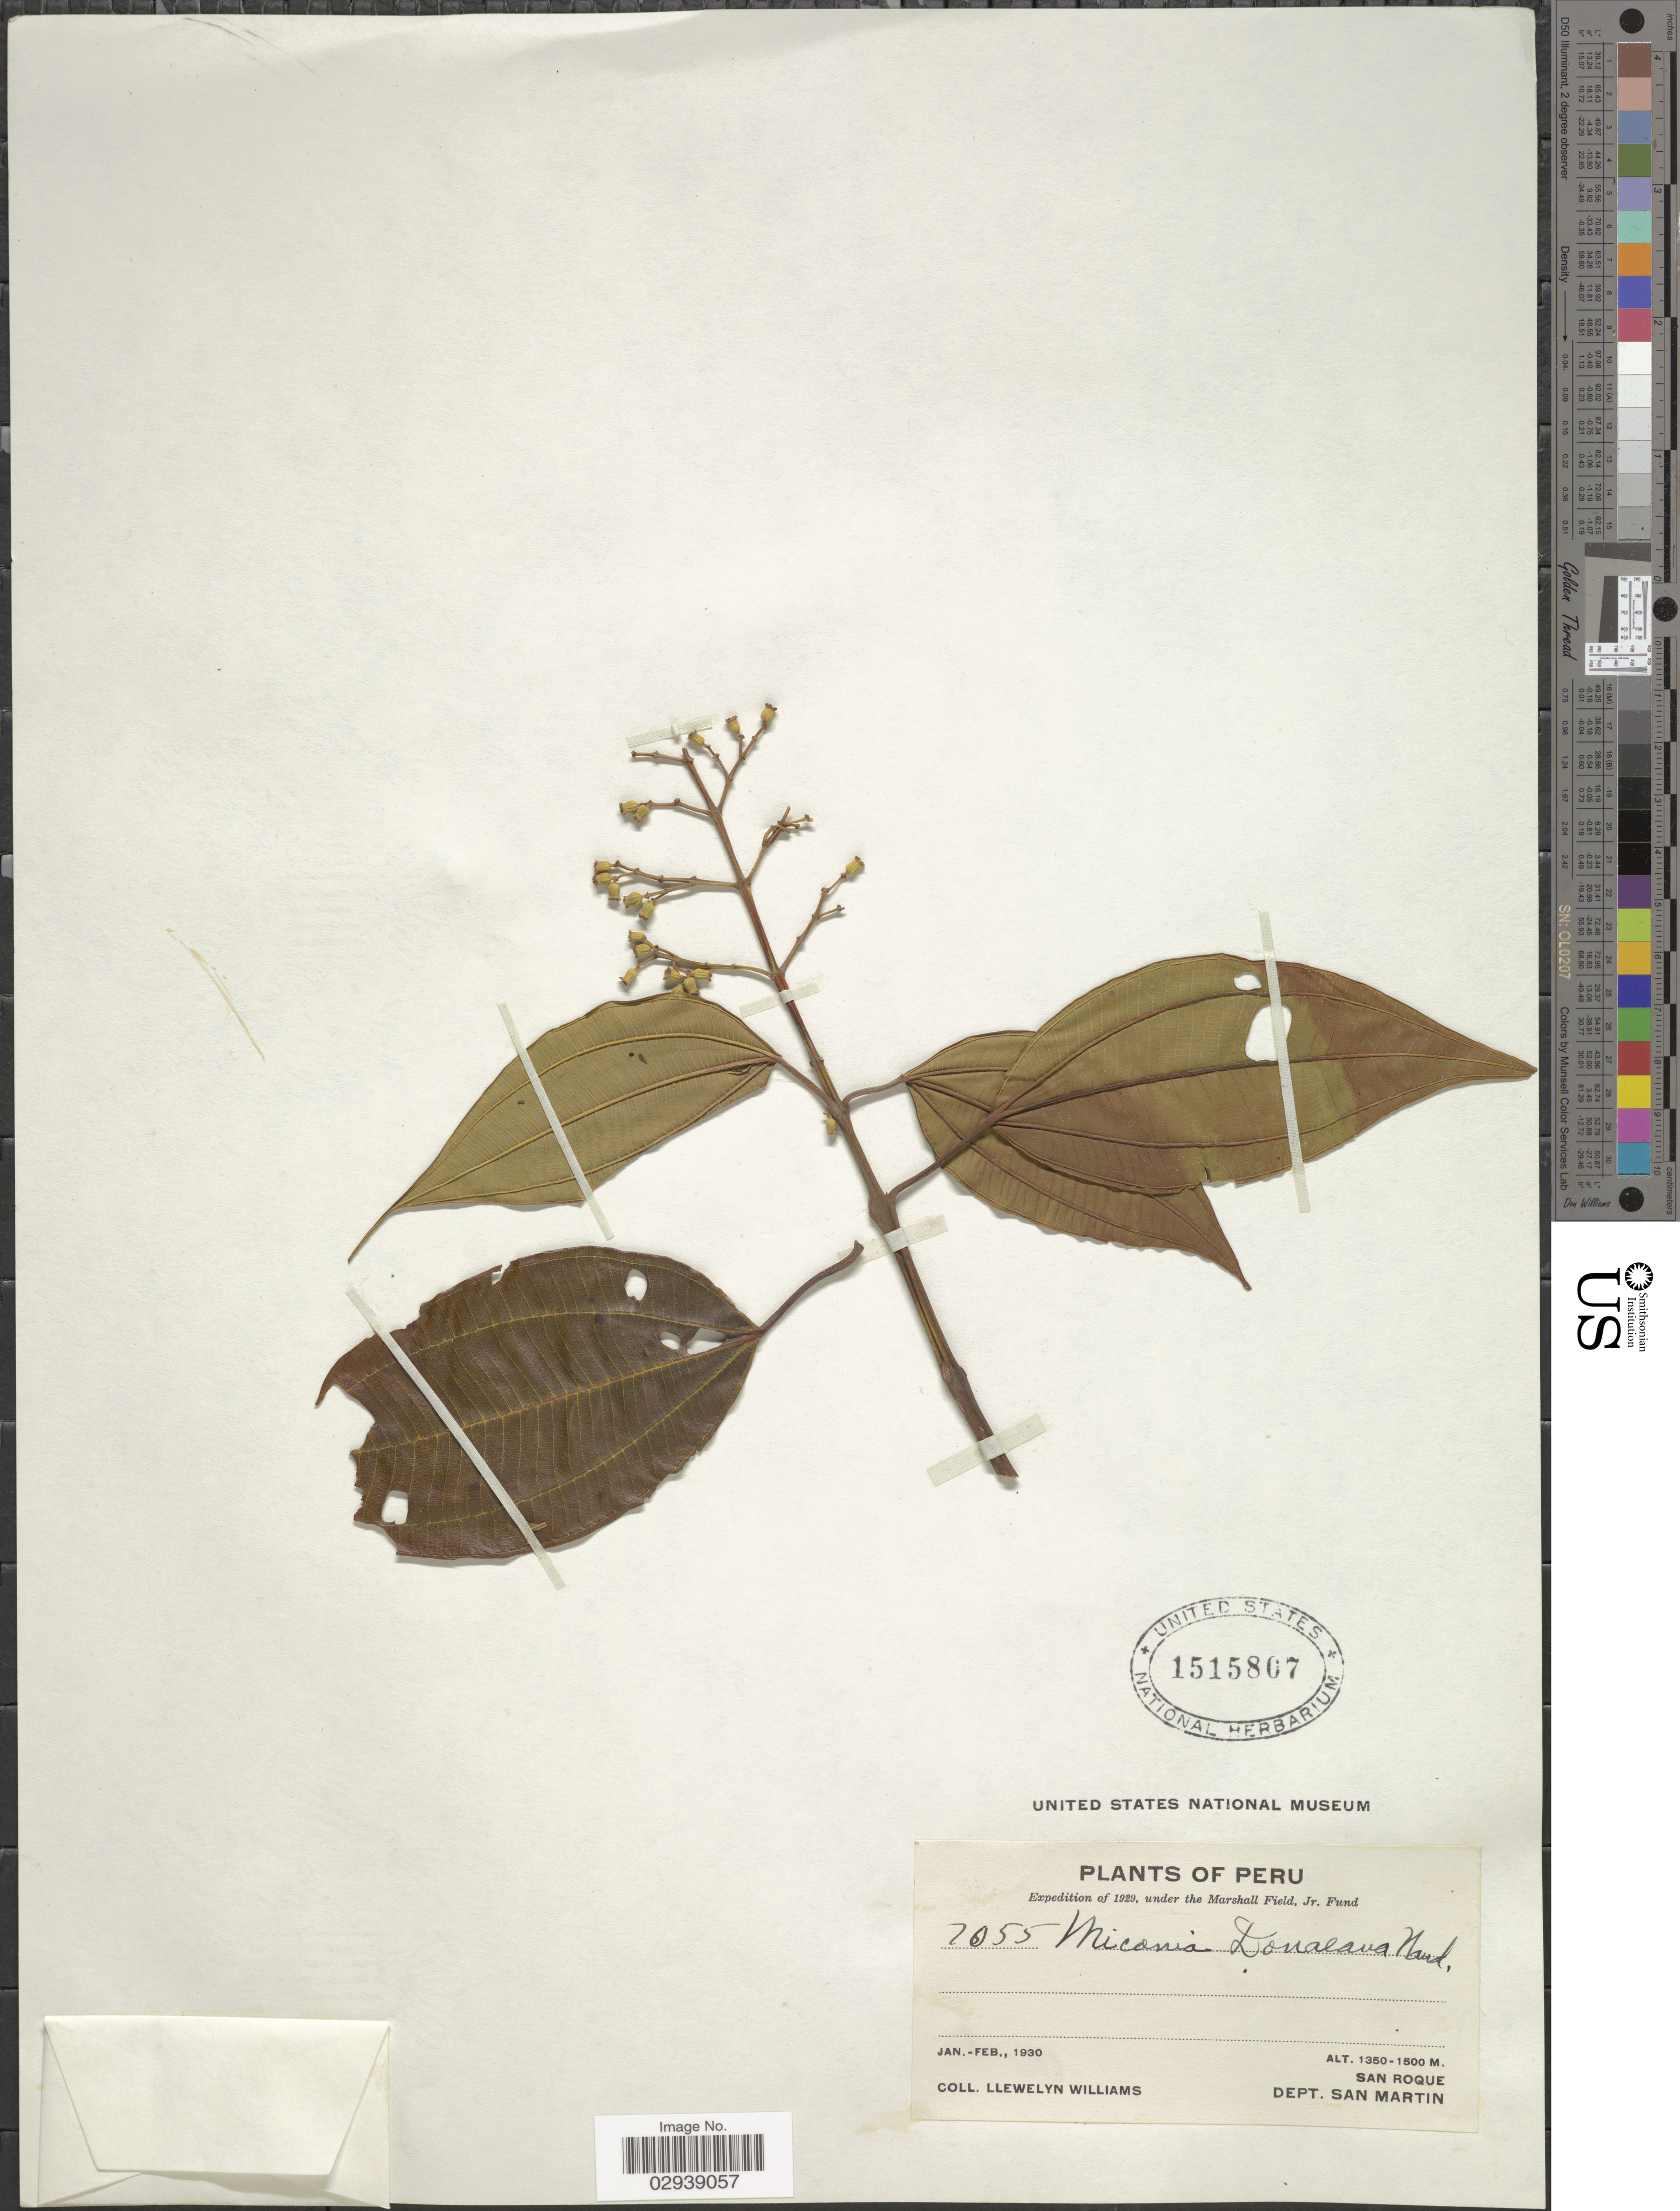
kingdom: Plantae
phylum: Tracheophyta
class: Magnoliopsida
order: Myrtales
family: Melastomataceae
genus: Miconia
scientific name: Miconia donaeana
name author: Naudin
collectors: Ll. Williams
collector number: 2055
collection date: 1930-01/1930-02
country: Peru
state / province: San Martín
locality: San Roque. Dep. San Martin.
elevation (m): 1350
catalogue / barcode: US 1515807